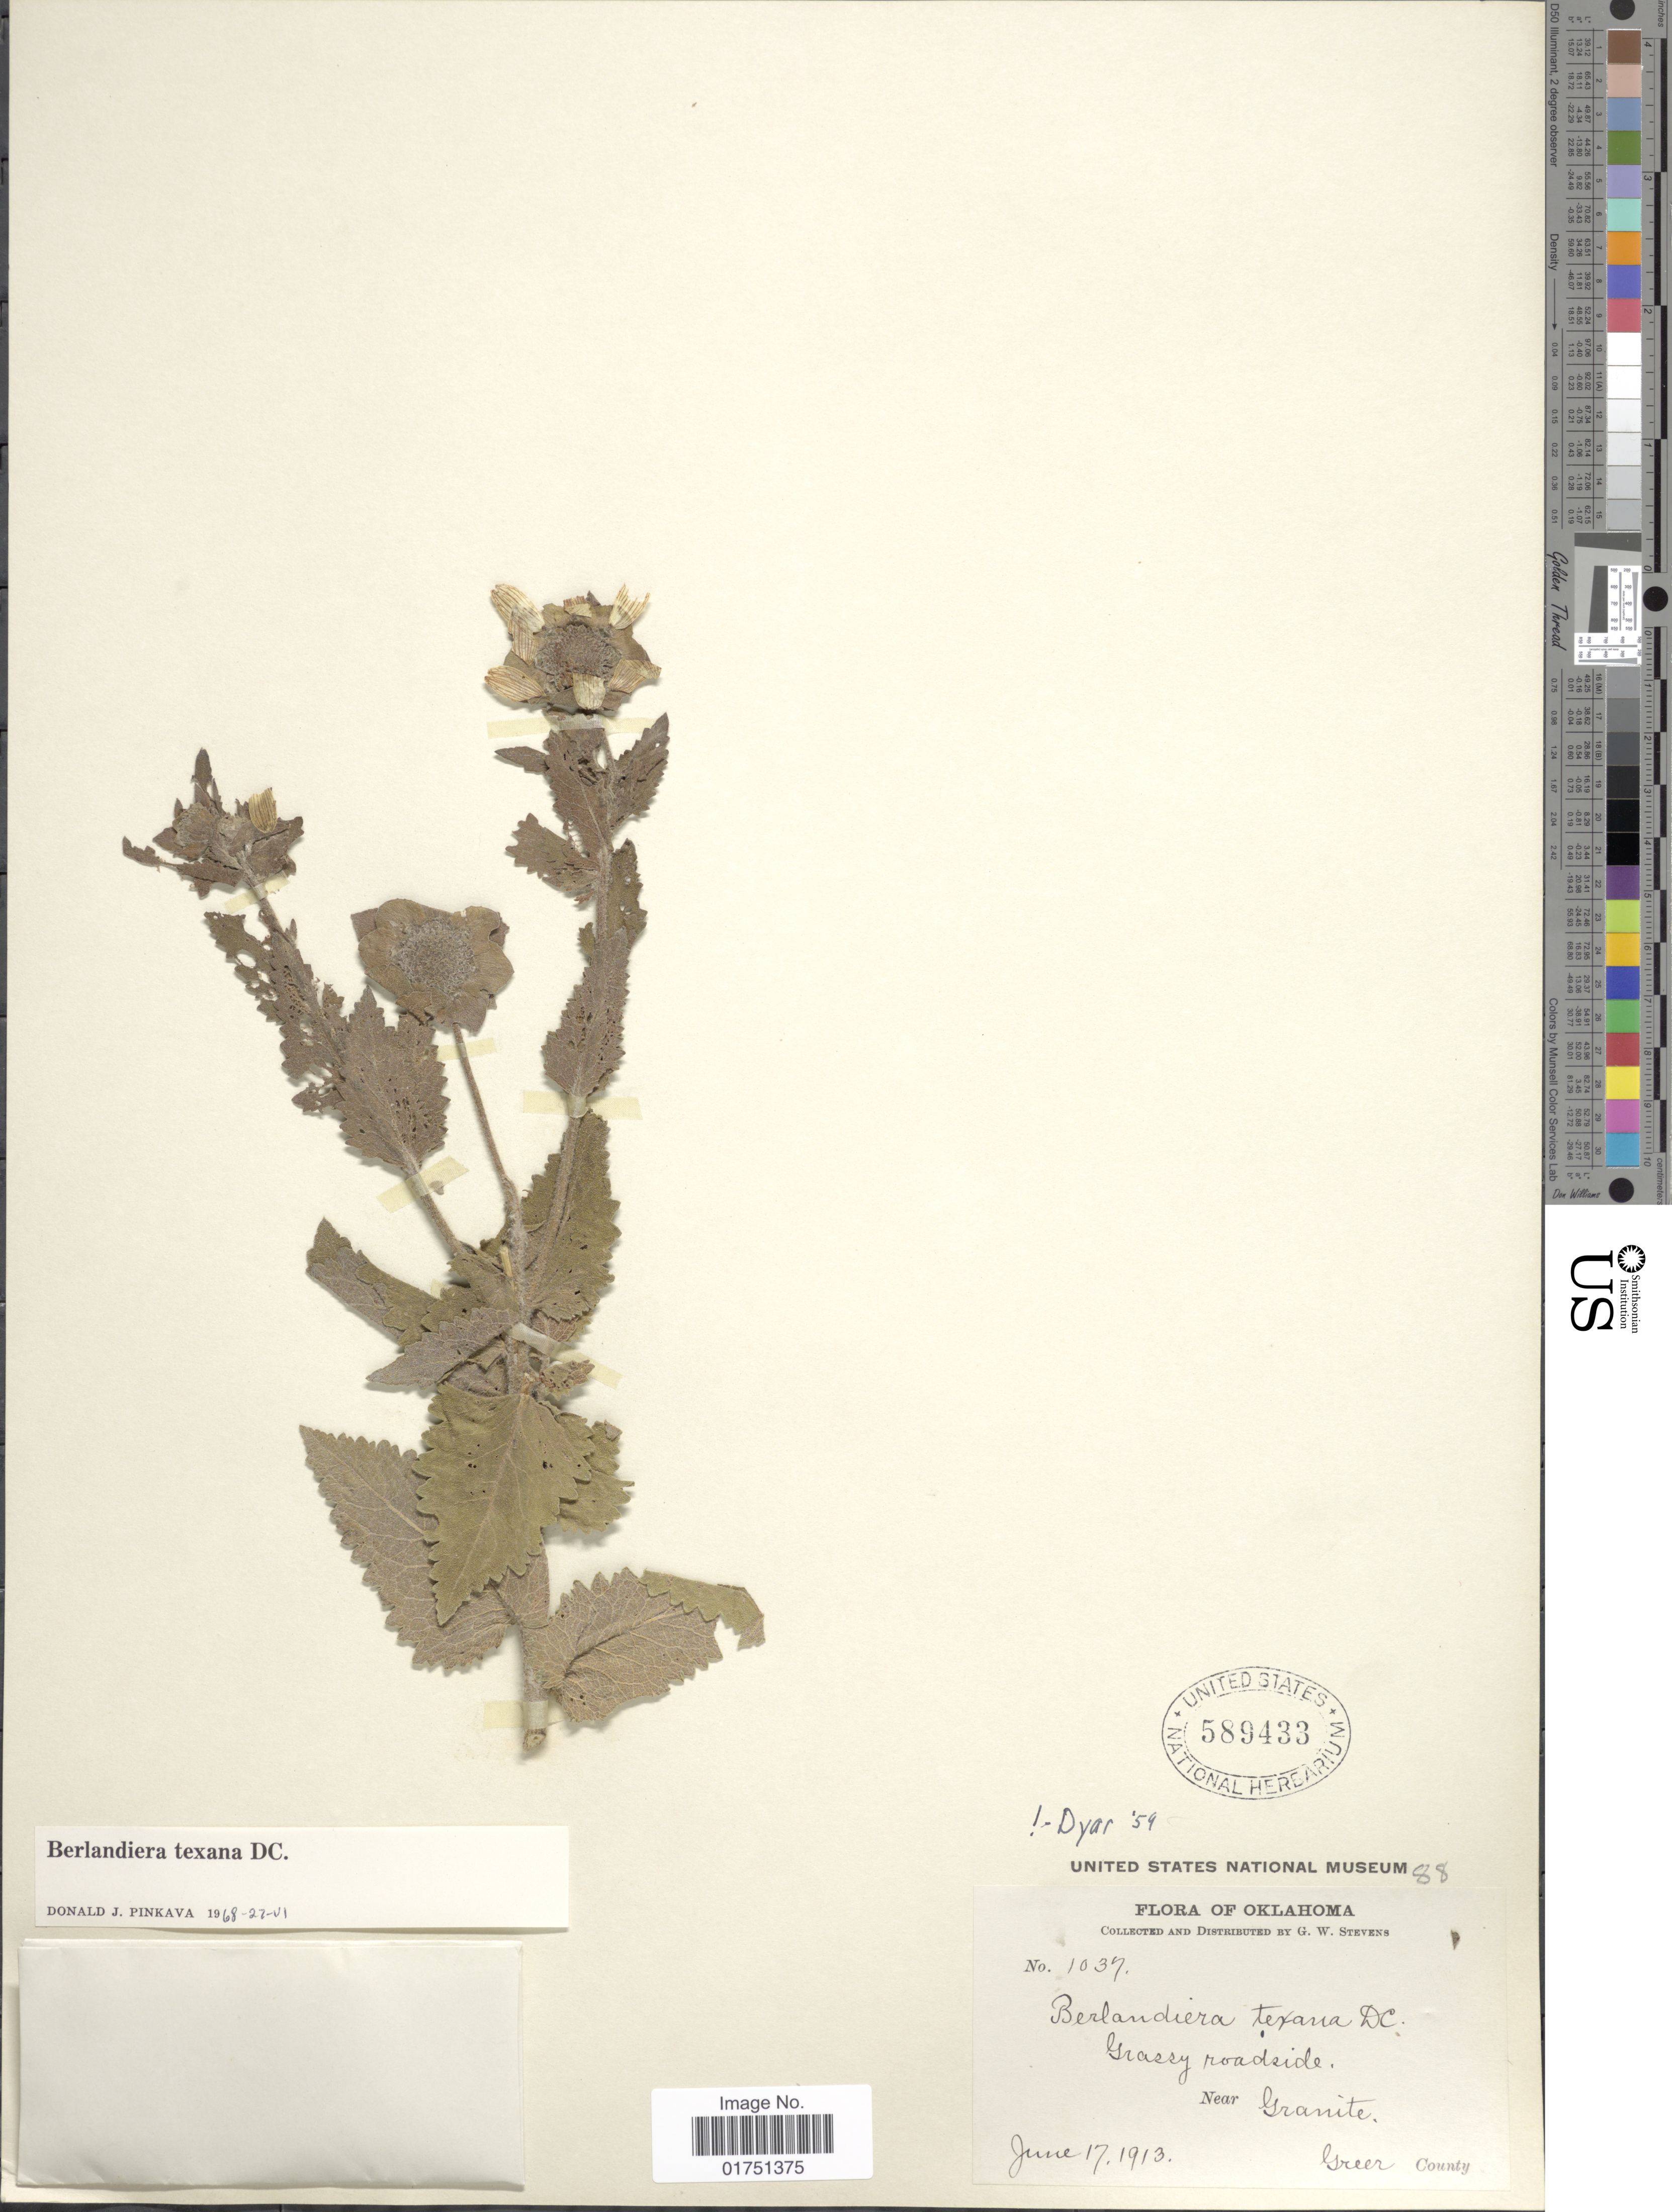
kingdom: Plantae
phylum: Tracheophyta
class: Magnoliopsida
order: Asterales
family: Asteraceae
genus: Berlandiera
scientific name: Berlandiera texana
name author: DC.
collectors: G. W. Stevens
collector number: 1037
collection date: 1913-06-17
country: United States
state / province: Oklahoma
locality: Grassy roadside. Near Granite, Greer County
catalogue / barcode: US 589433